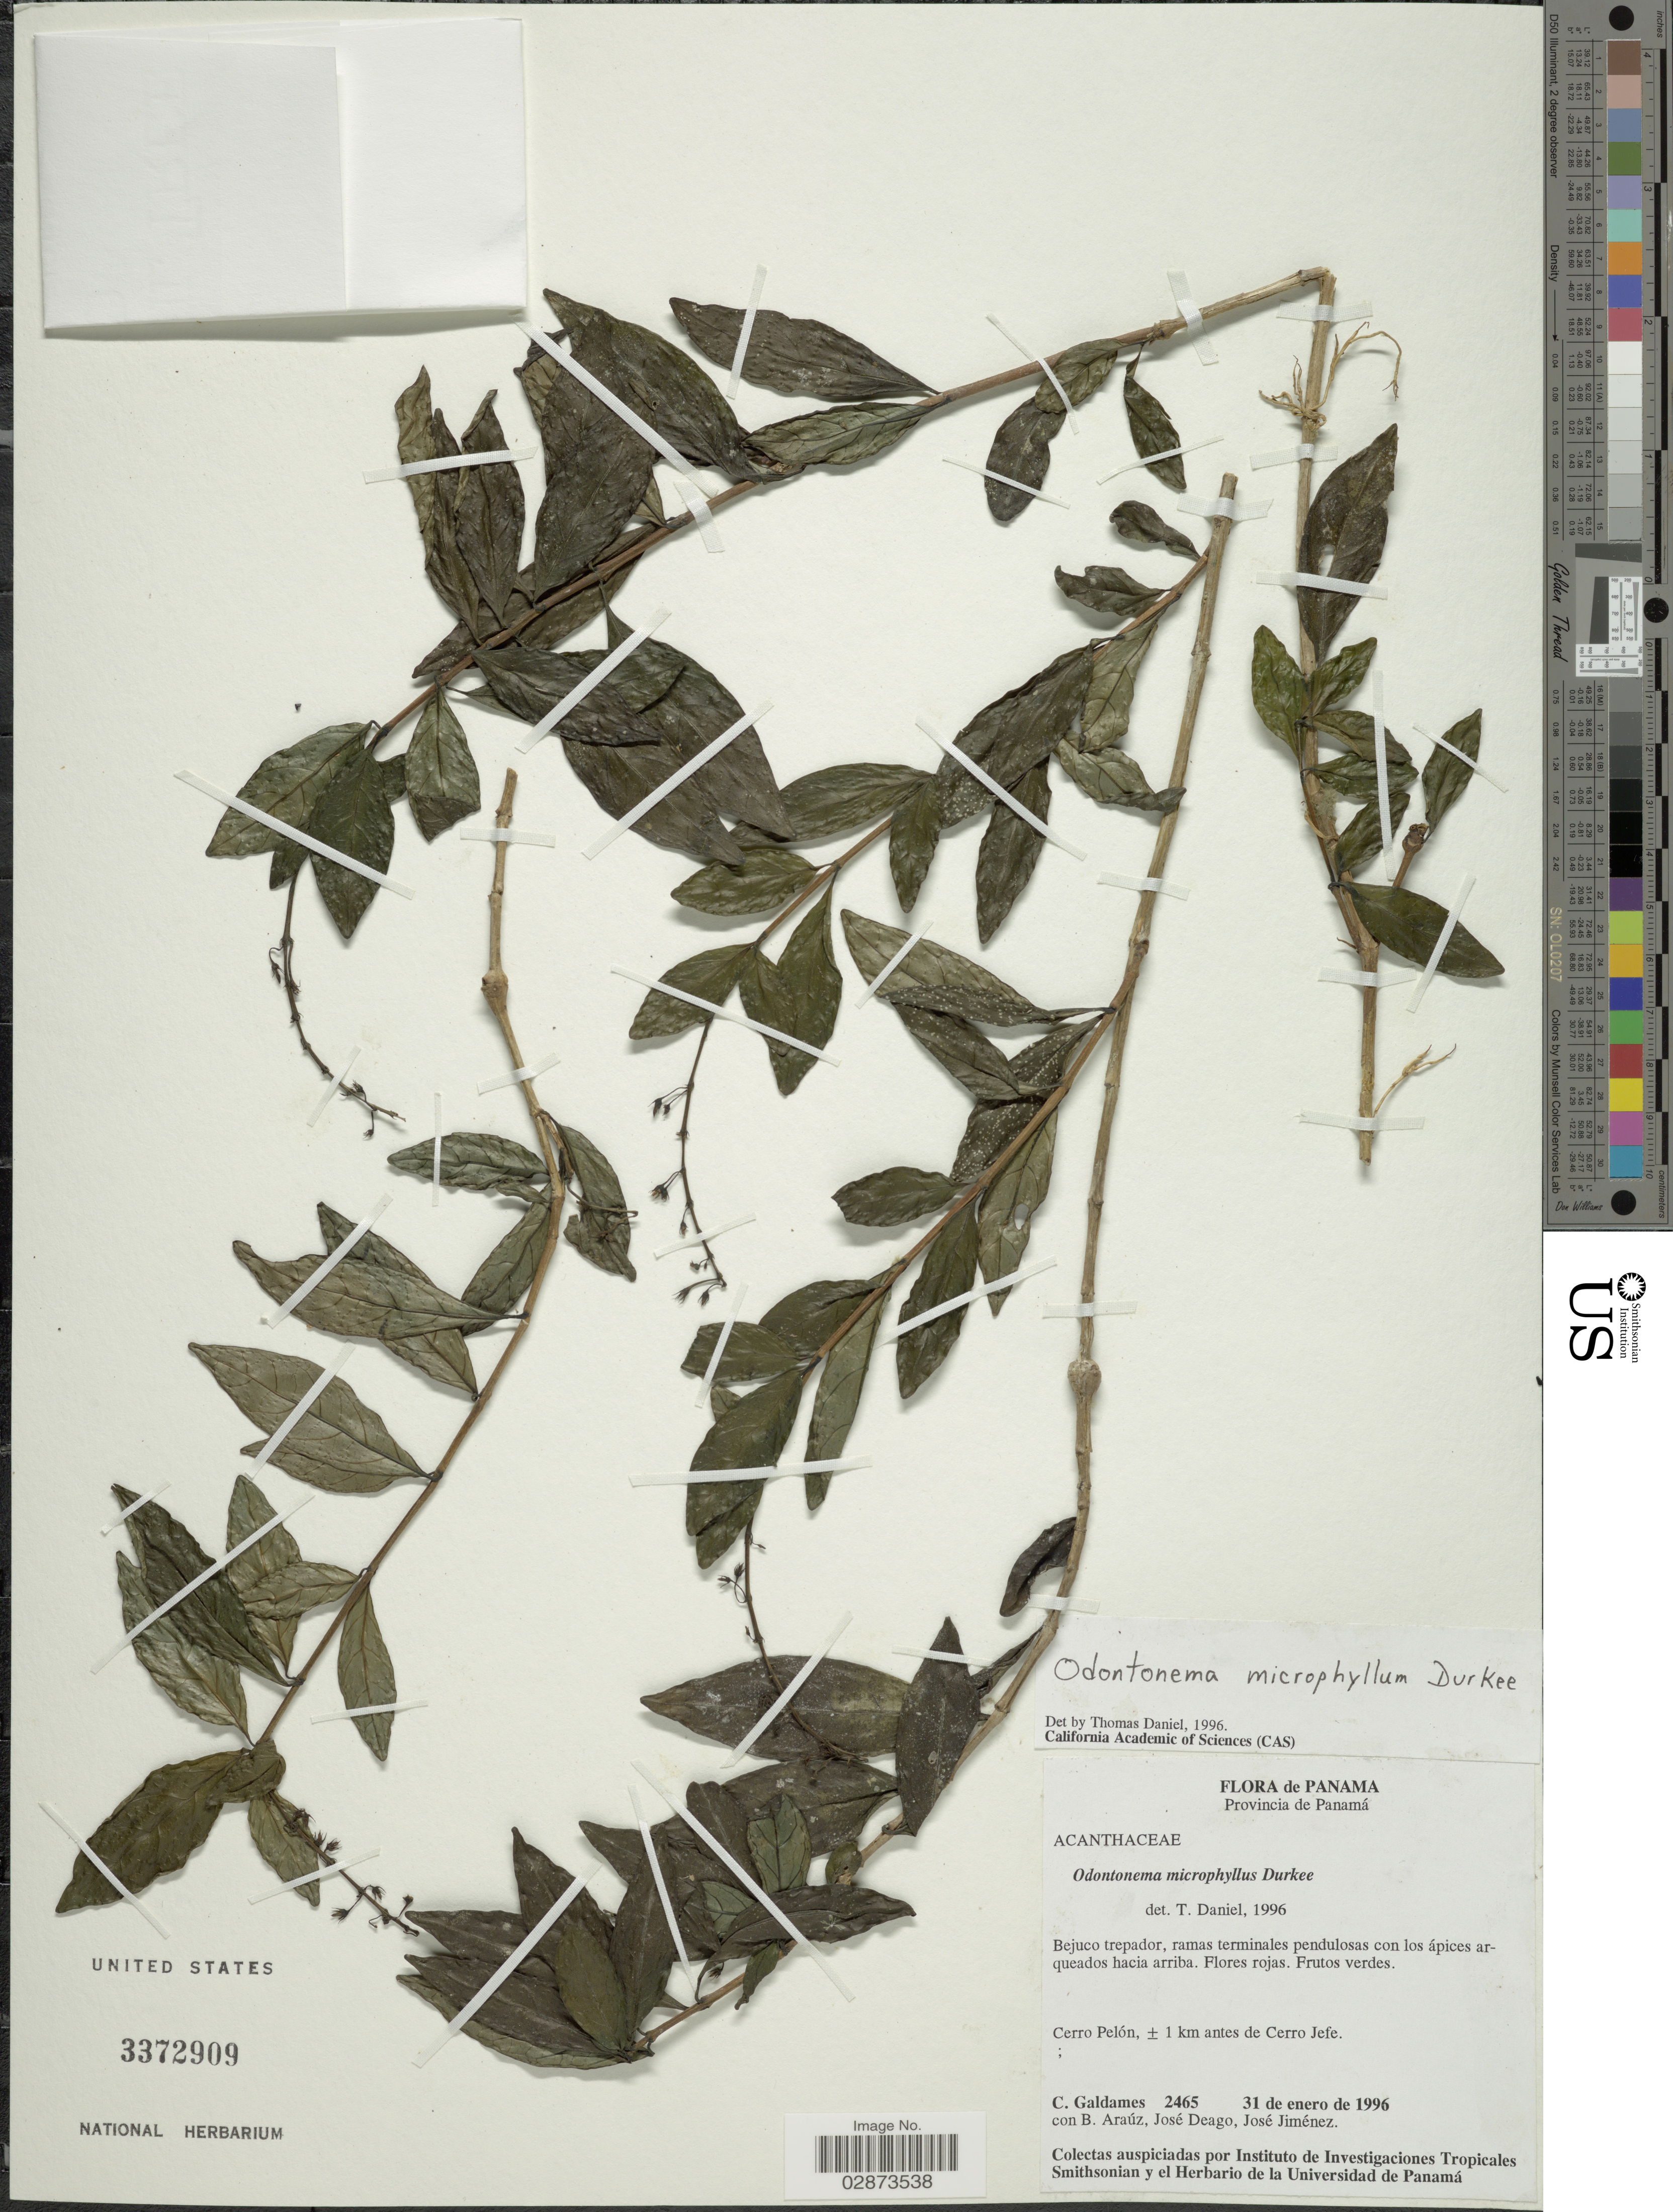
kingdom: Plantae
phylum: Tracheophyta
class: Magnoliopsida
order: Lamiales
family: Acanthaceae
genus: Odontonema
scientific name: Odontonema microphyllum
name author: Durkee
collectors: C. Galdames, B. Araúz, J. Deago & J. Jiménez Ramírez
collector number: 2465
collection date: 1996-01-31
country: Panama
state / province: Panamá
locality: Cerro Pelón, ± 1 km antes de Cerro Jefe.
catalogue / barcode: US 3372909